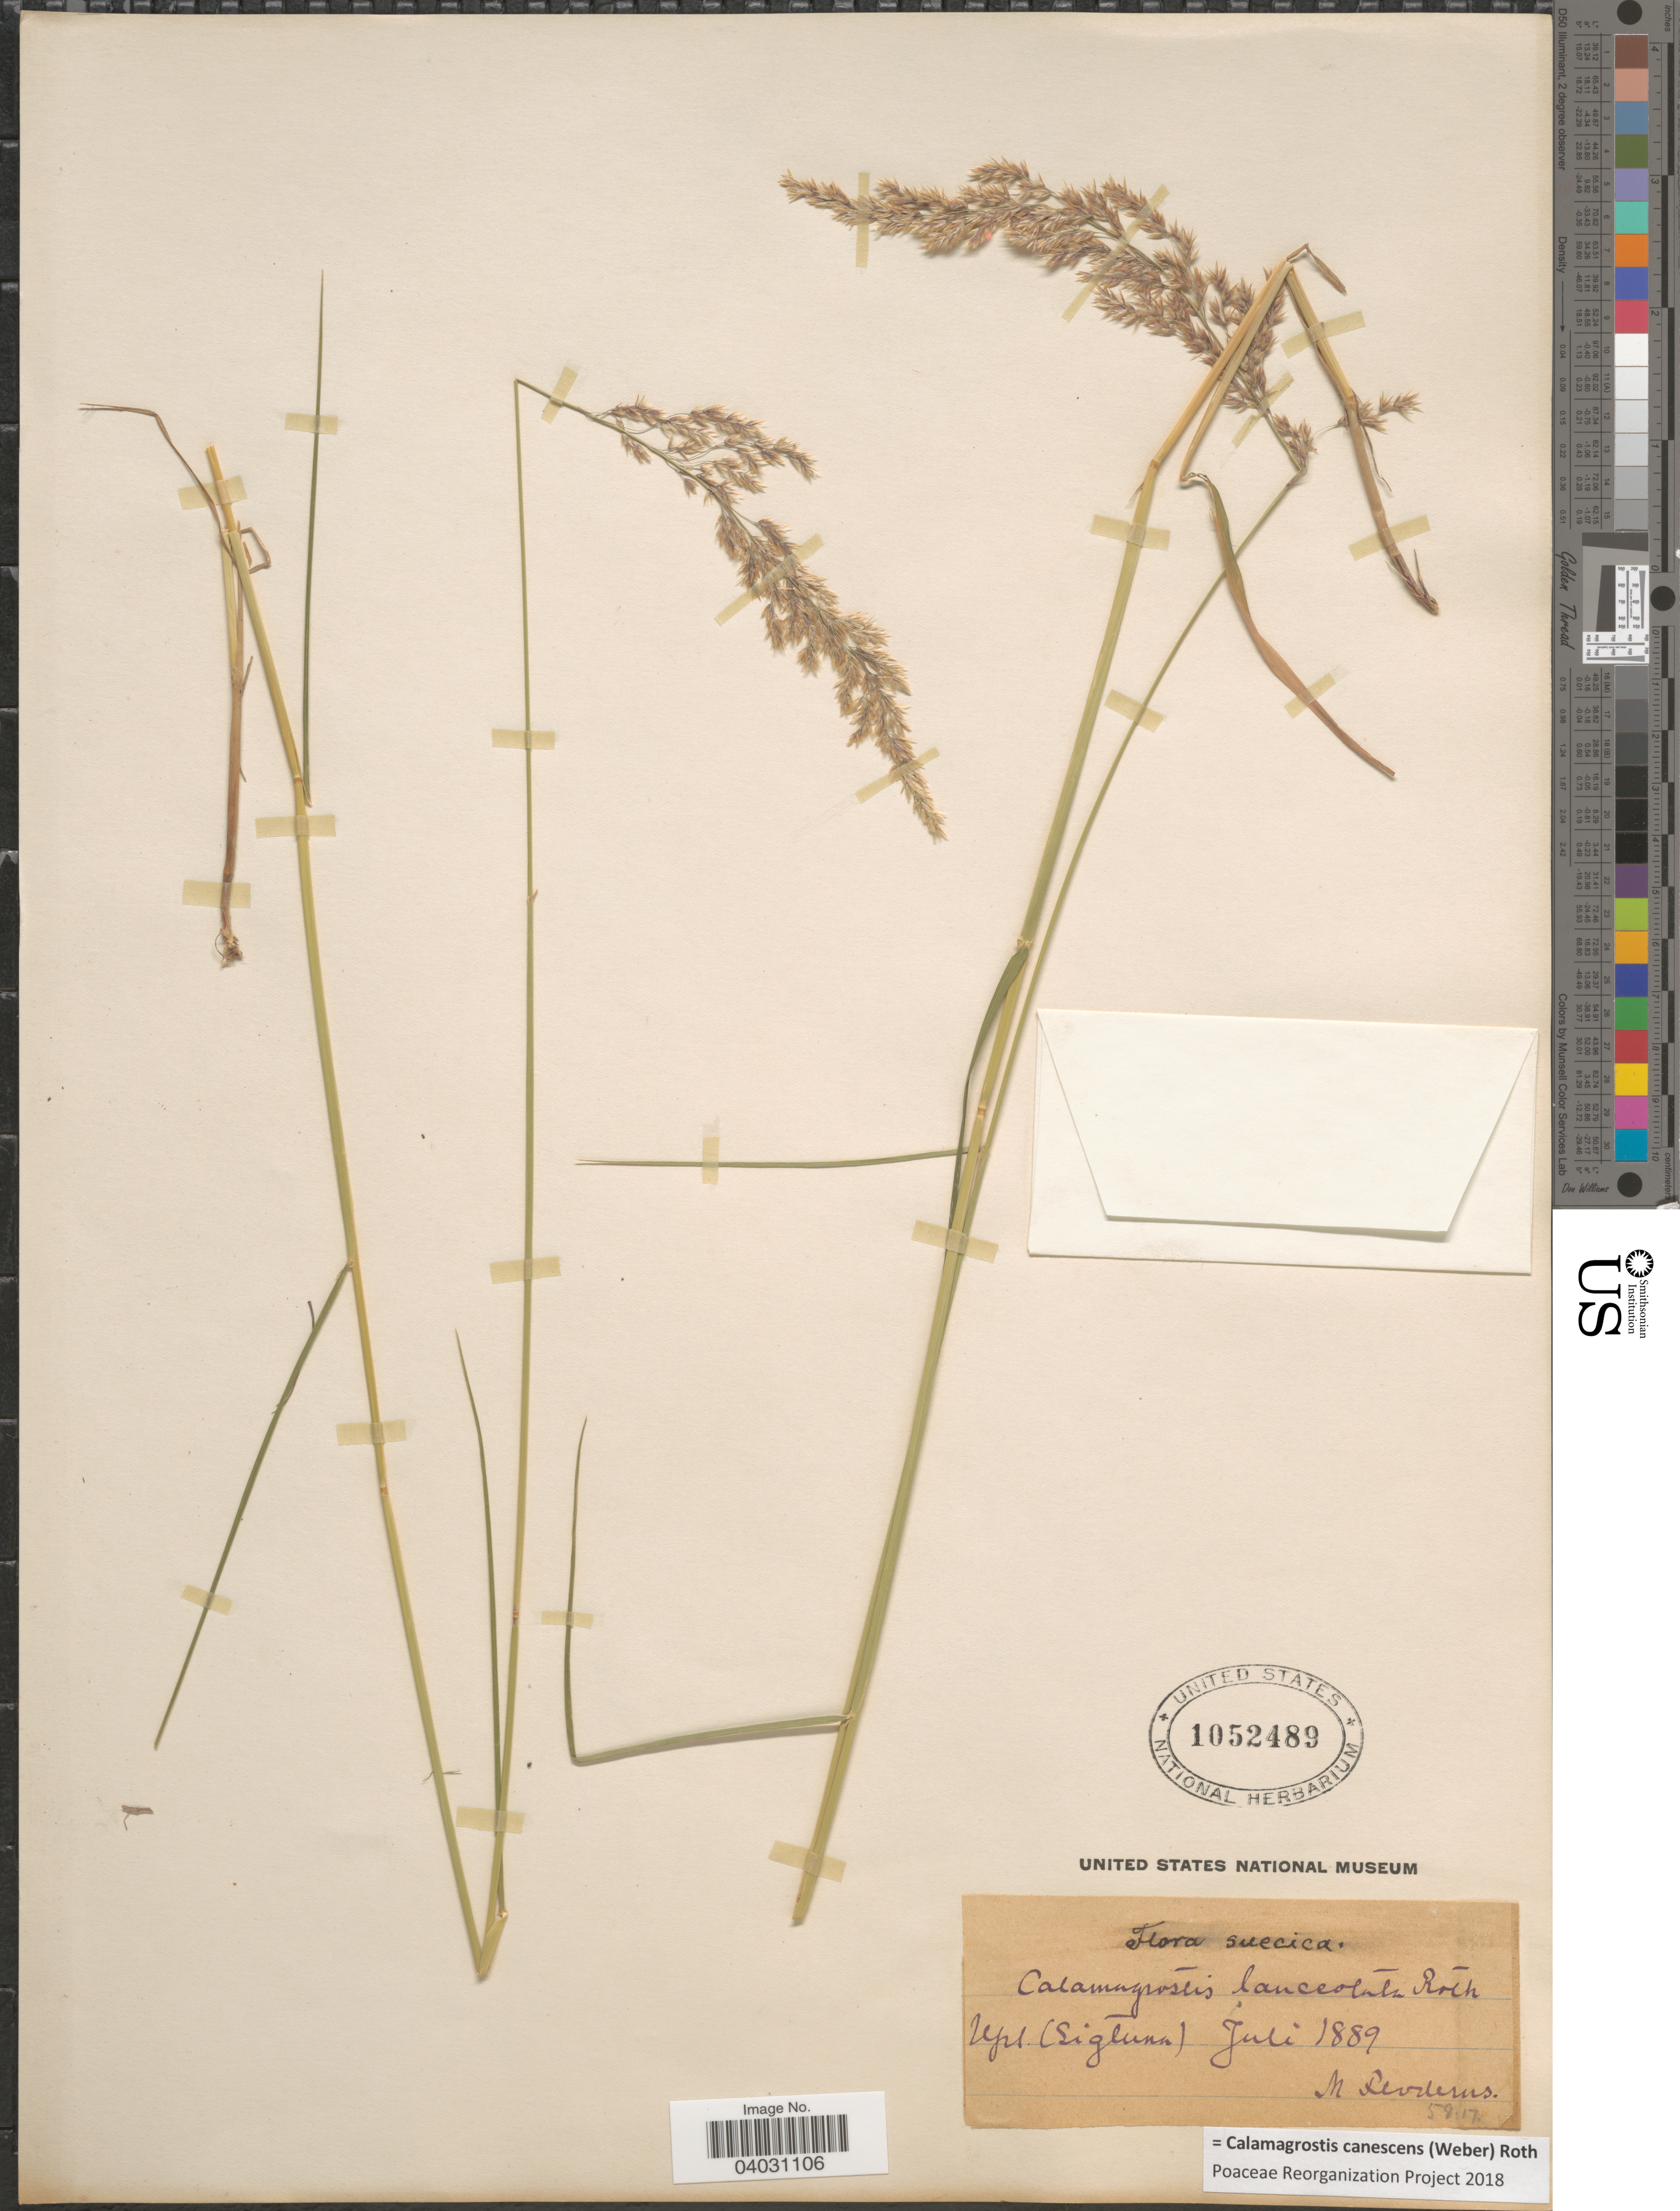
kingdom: Plantae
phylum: Tracheophyta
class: Liliopsida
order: Poales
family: Poaceae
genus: Calamagrostis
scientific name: Calamagrostis canescens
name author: (G.H. Weber) Roth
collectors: M. Hodems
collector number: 5817?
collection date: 1889-07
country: Sweden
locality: Suecica. Upl. (Sigtuna).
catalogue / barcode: US 1052489